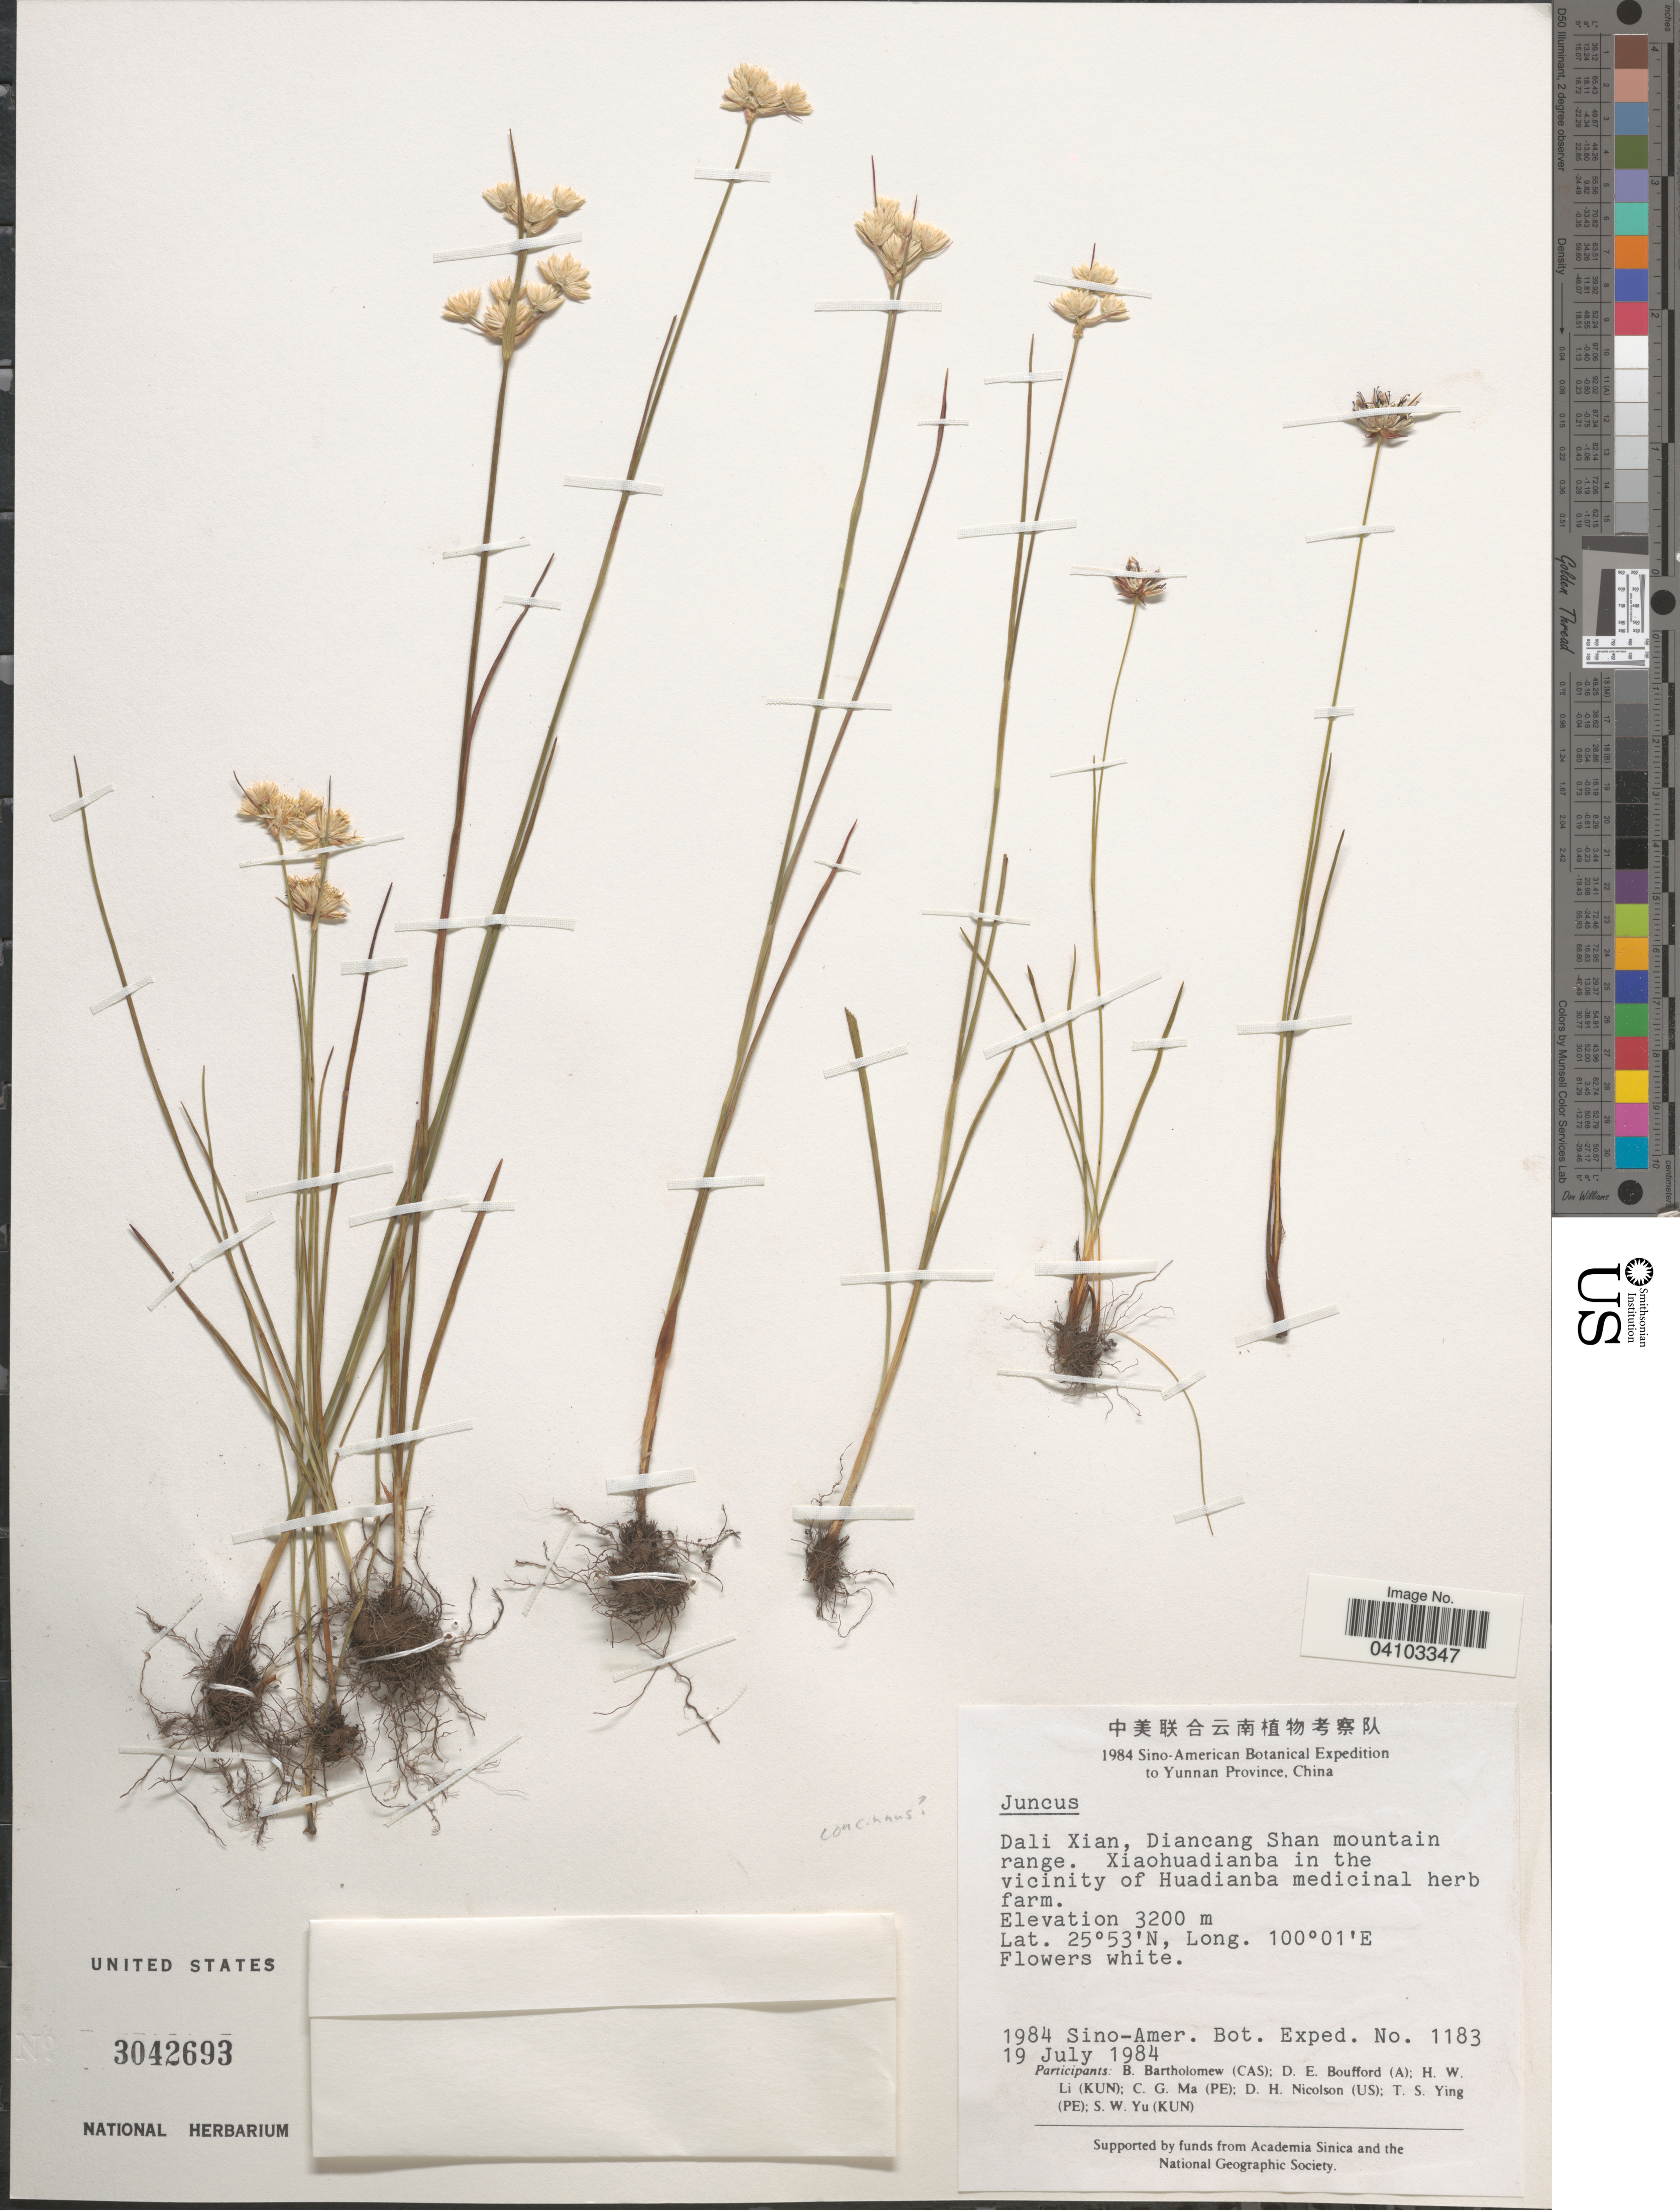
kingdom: Plantae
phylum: Tracheophyta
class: Liliopsida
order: Poales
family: Juncaceae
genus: Juncus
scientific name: Juncus sp.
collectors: B. Bartholomew, D. E. Boufford, H. W. Li, C. Ma & et al.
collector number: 1183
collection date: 1984-07-19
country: China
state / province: Yunnan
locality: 1984 Sino-American Botanical Expedition to Yunnan Province, China. Dali Xian, Diancang Shan mountain range. Xiaohuadianba in the vicinity of Huadianba medicinal herb farm.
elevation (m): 3200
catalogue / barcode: US 3042693